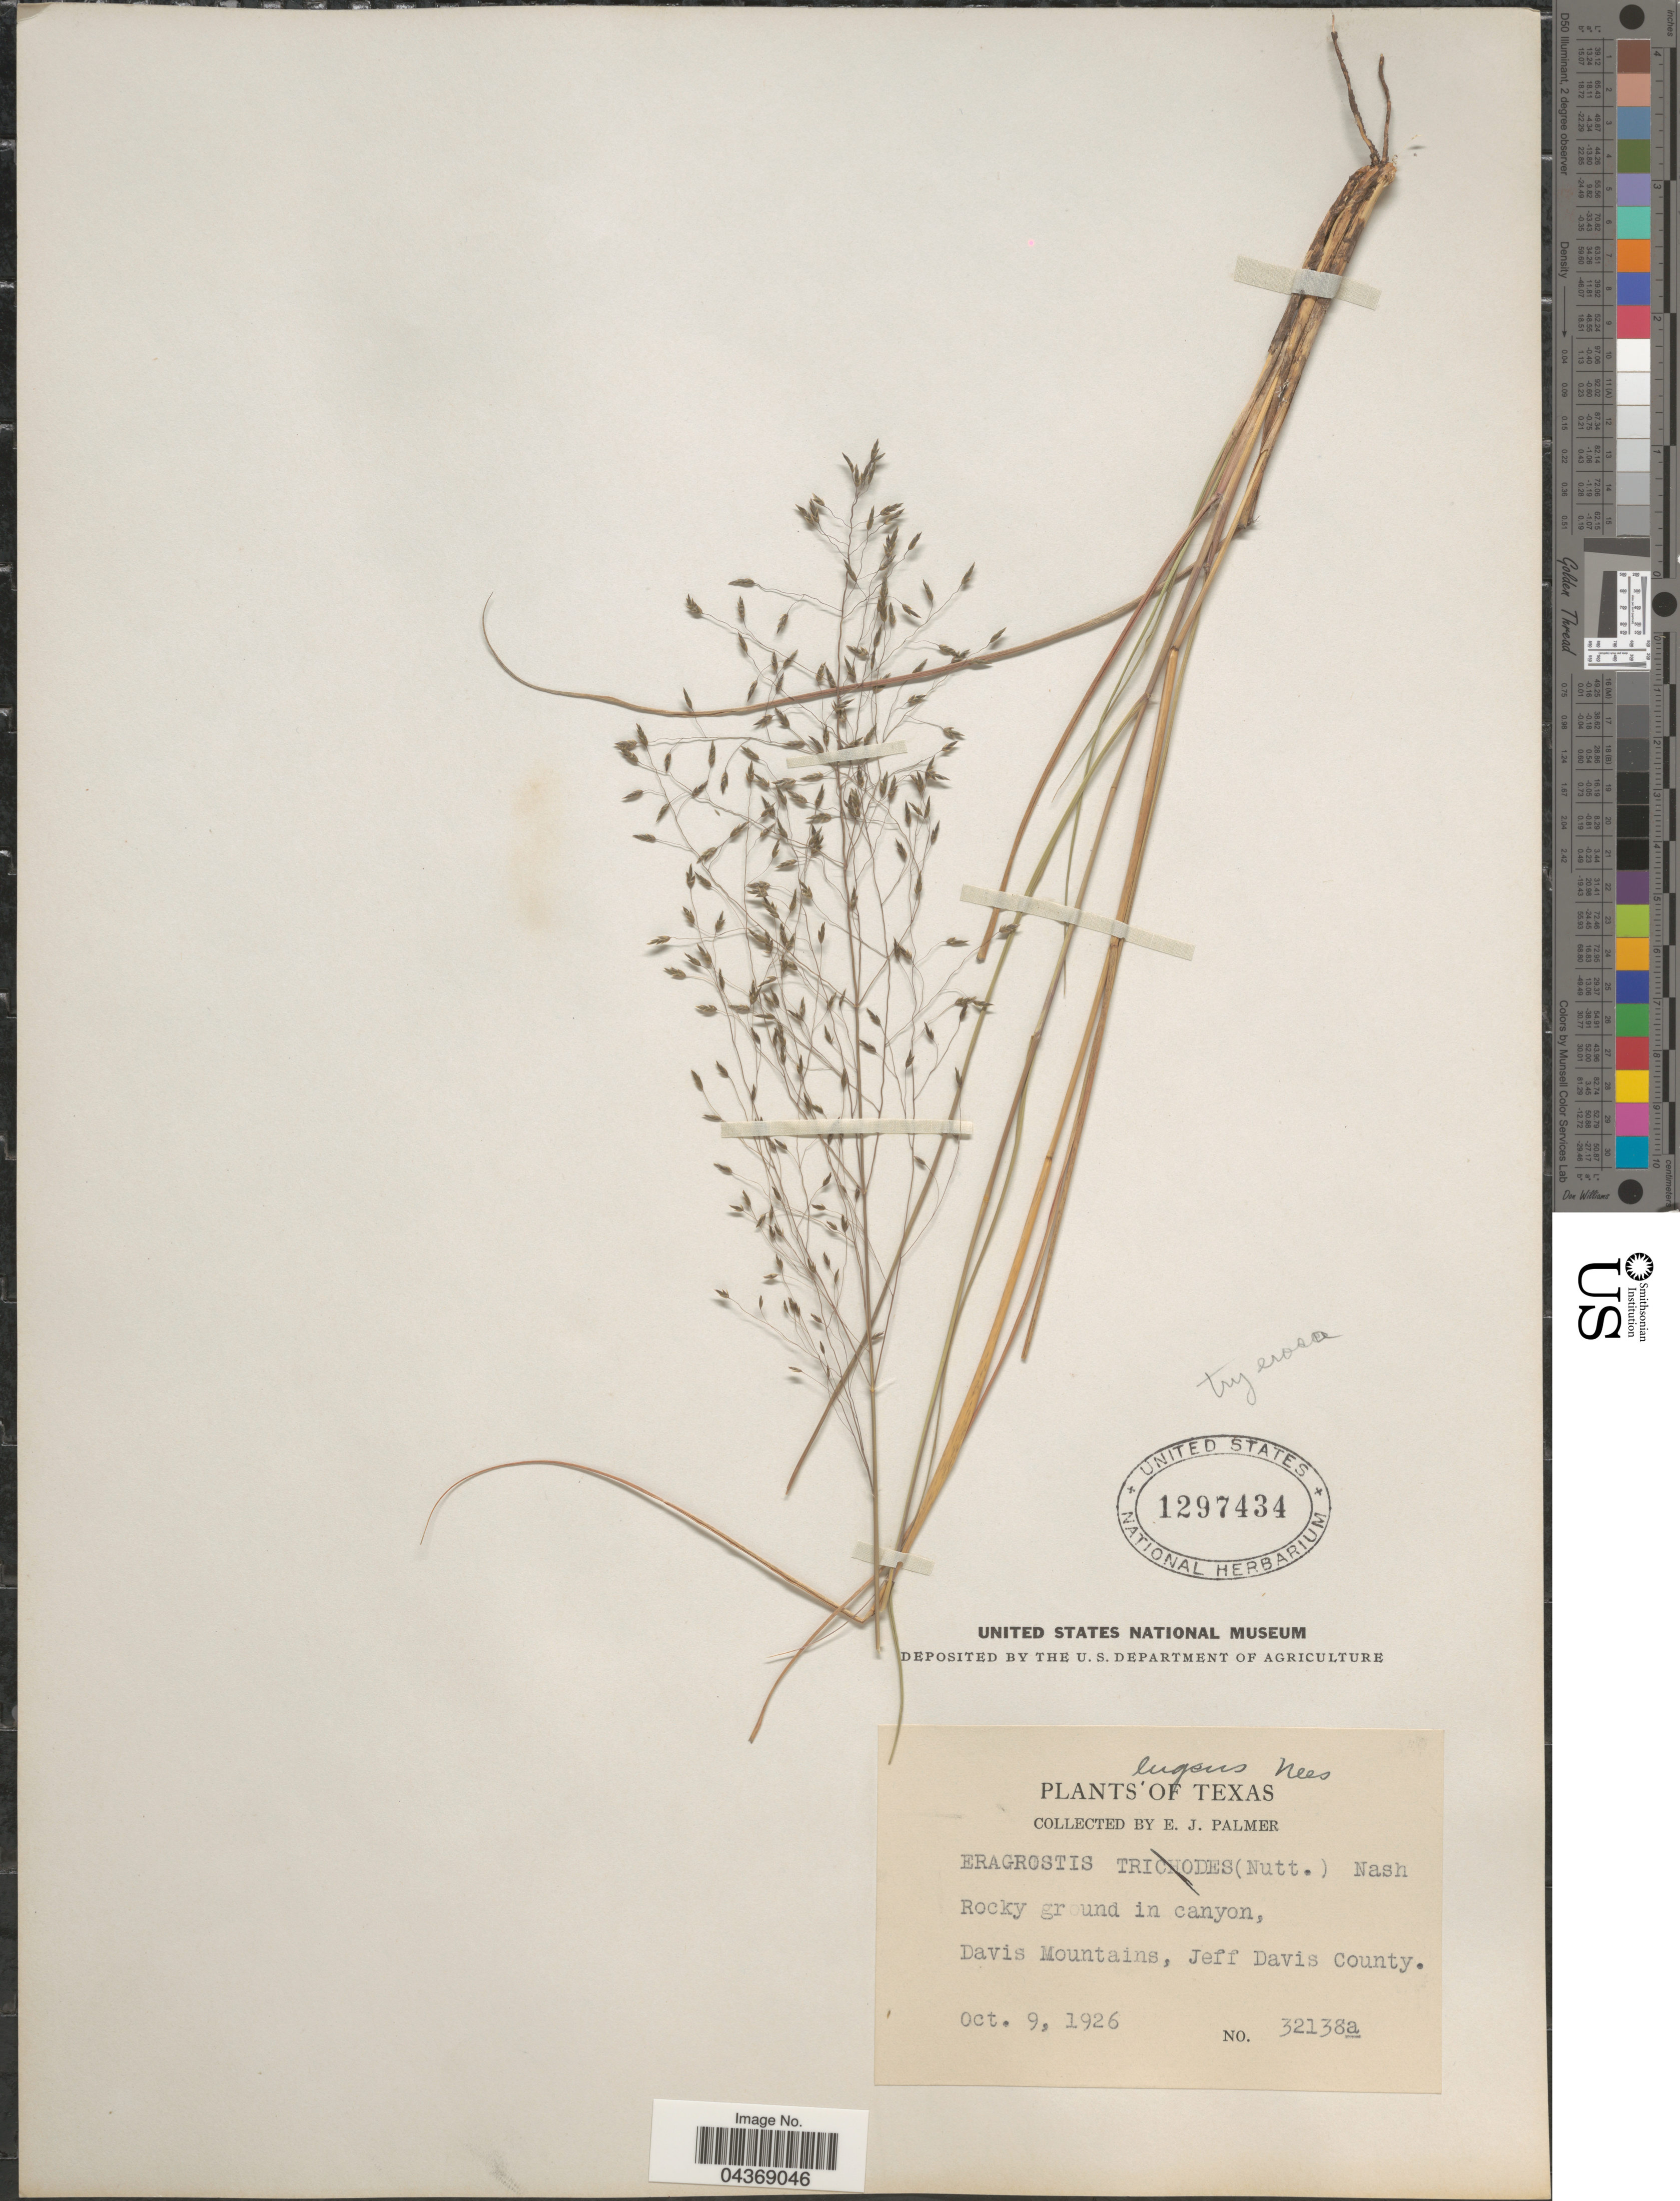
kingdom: Plantae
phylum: Tracheophyta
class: Liliopsida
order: Poales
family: Poaceae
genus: Eragrostis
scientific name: Eragrostis intermedia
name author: Hitchc.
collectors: E. J. Palmer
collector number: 32138a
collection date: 1926-10-09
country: United States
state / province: Texas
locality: Rocky ground in canyon, Davis Mountains, Jeff Davis County.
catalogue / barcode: US 1297434